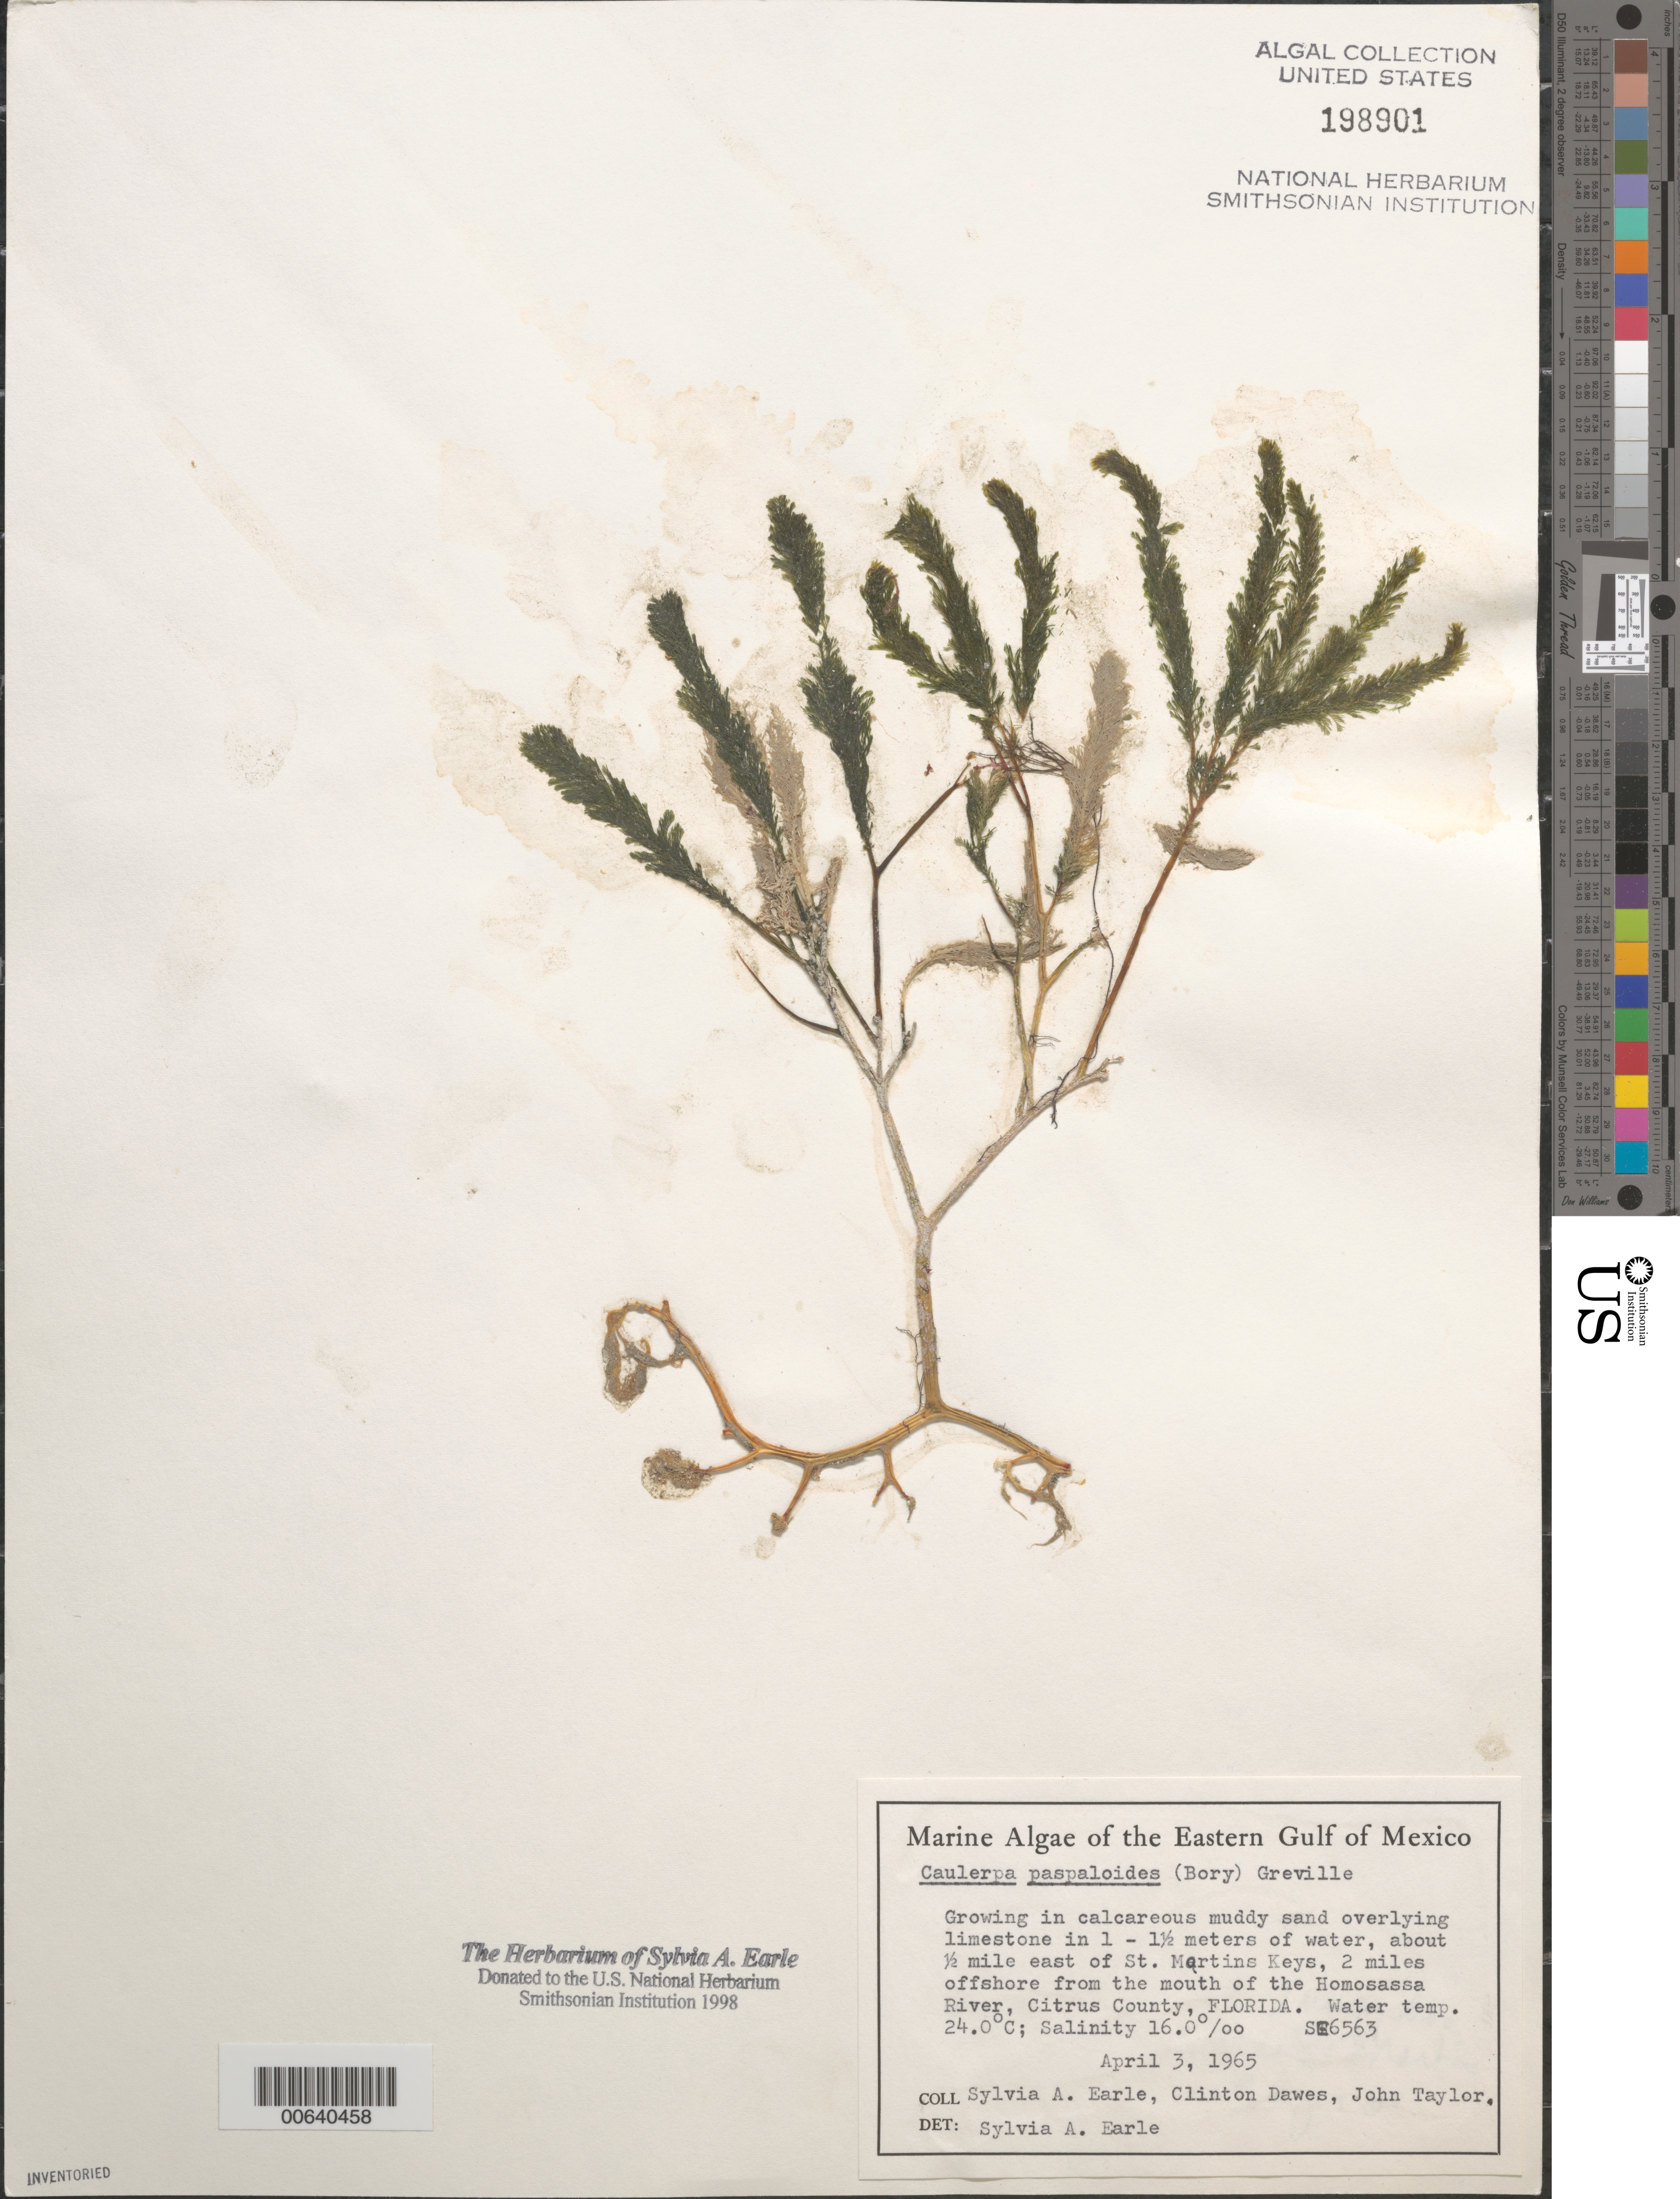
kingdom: Plantae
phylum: Chlorophyta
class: Ulvophyceae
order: Bryopsidales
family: Caulerpaceae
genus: Caulerpa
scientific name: Caulerpa paspaloides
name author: (Bory) Grev.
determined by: Earle, S. A.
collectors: S. A. Earle, C. Dawes & J. L. Taylor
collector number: SE 6563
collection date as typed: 03 Apr 1965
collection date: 1965-04-03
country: United States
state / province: Florida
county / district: Citrus County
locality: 2 miles off Homosassa River mouth, ca. 0.5 mile east of St. Martins Keys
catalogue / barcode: US 198901